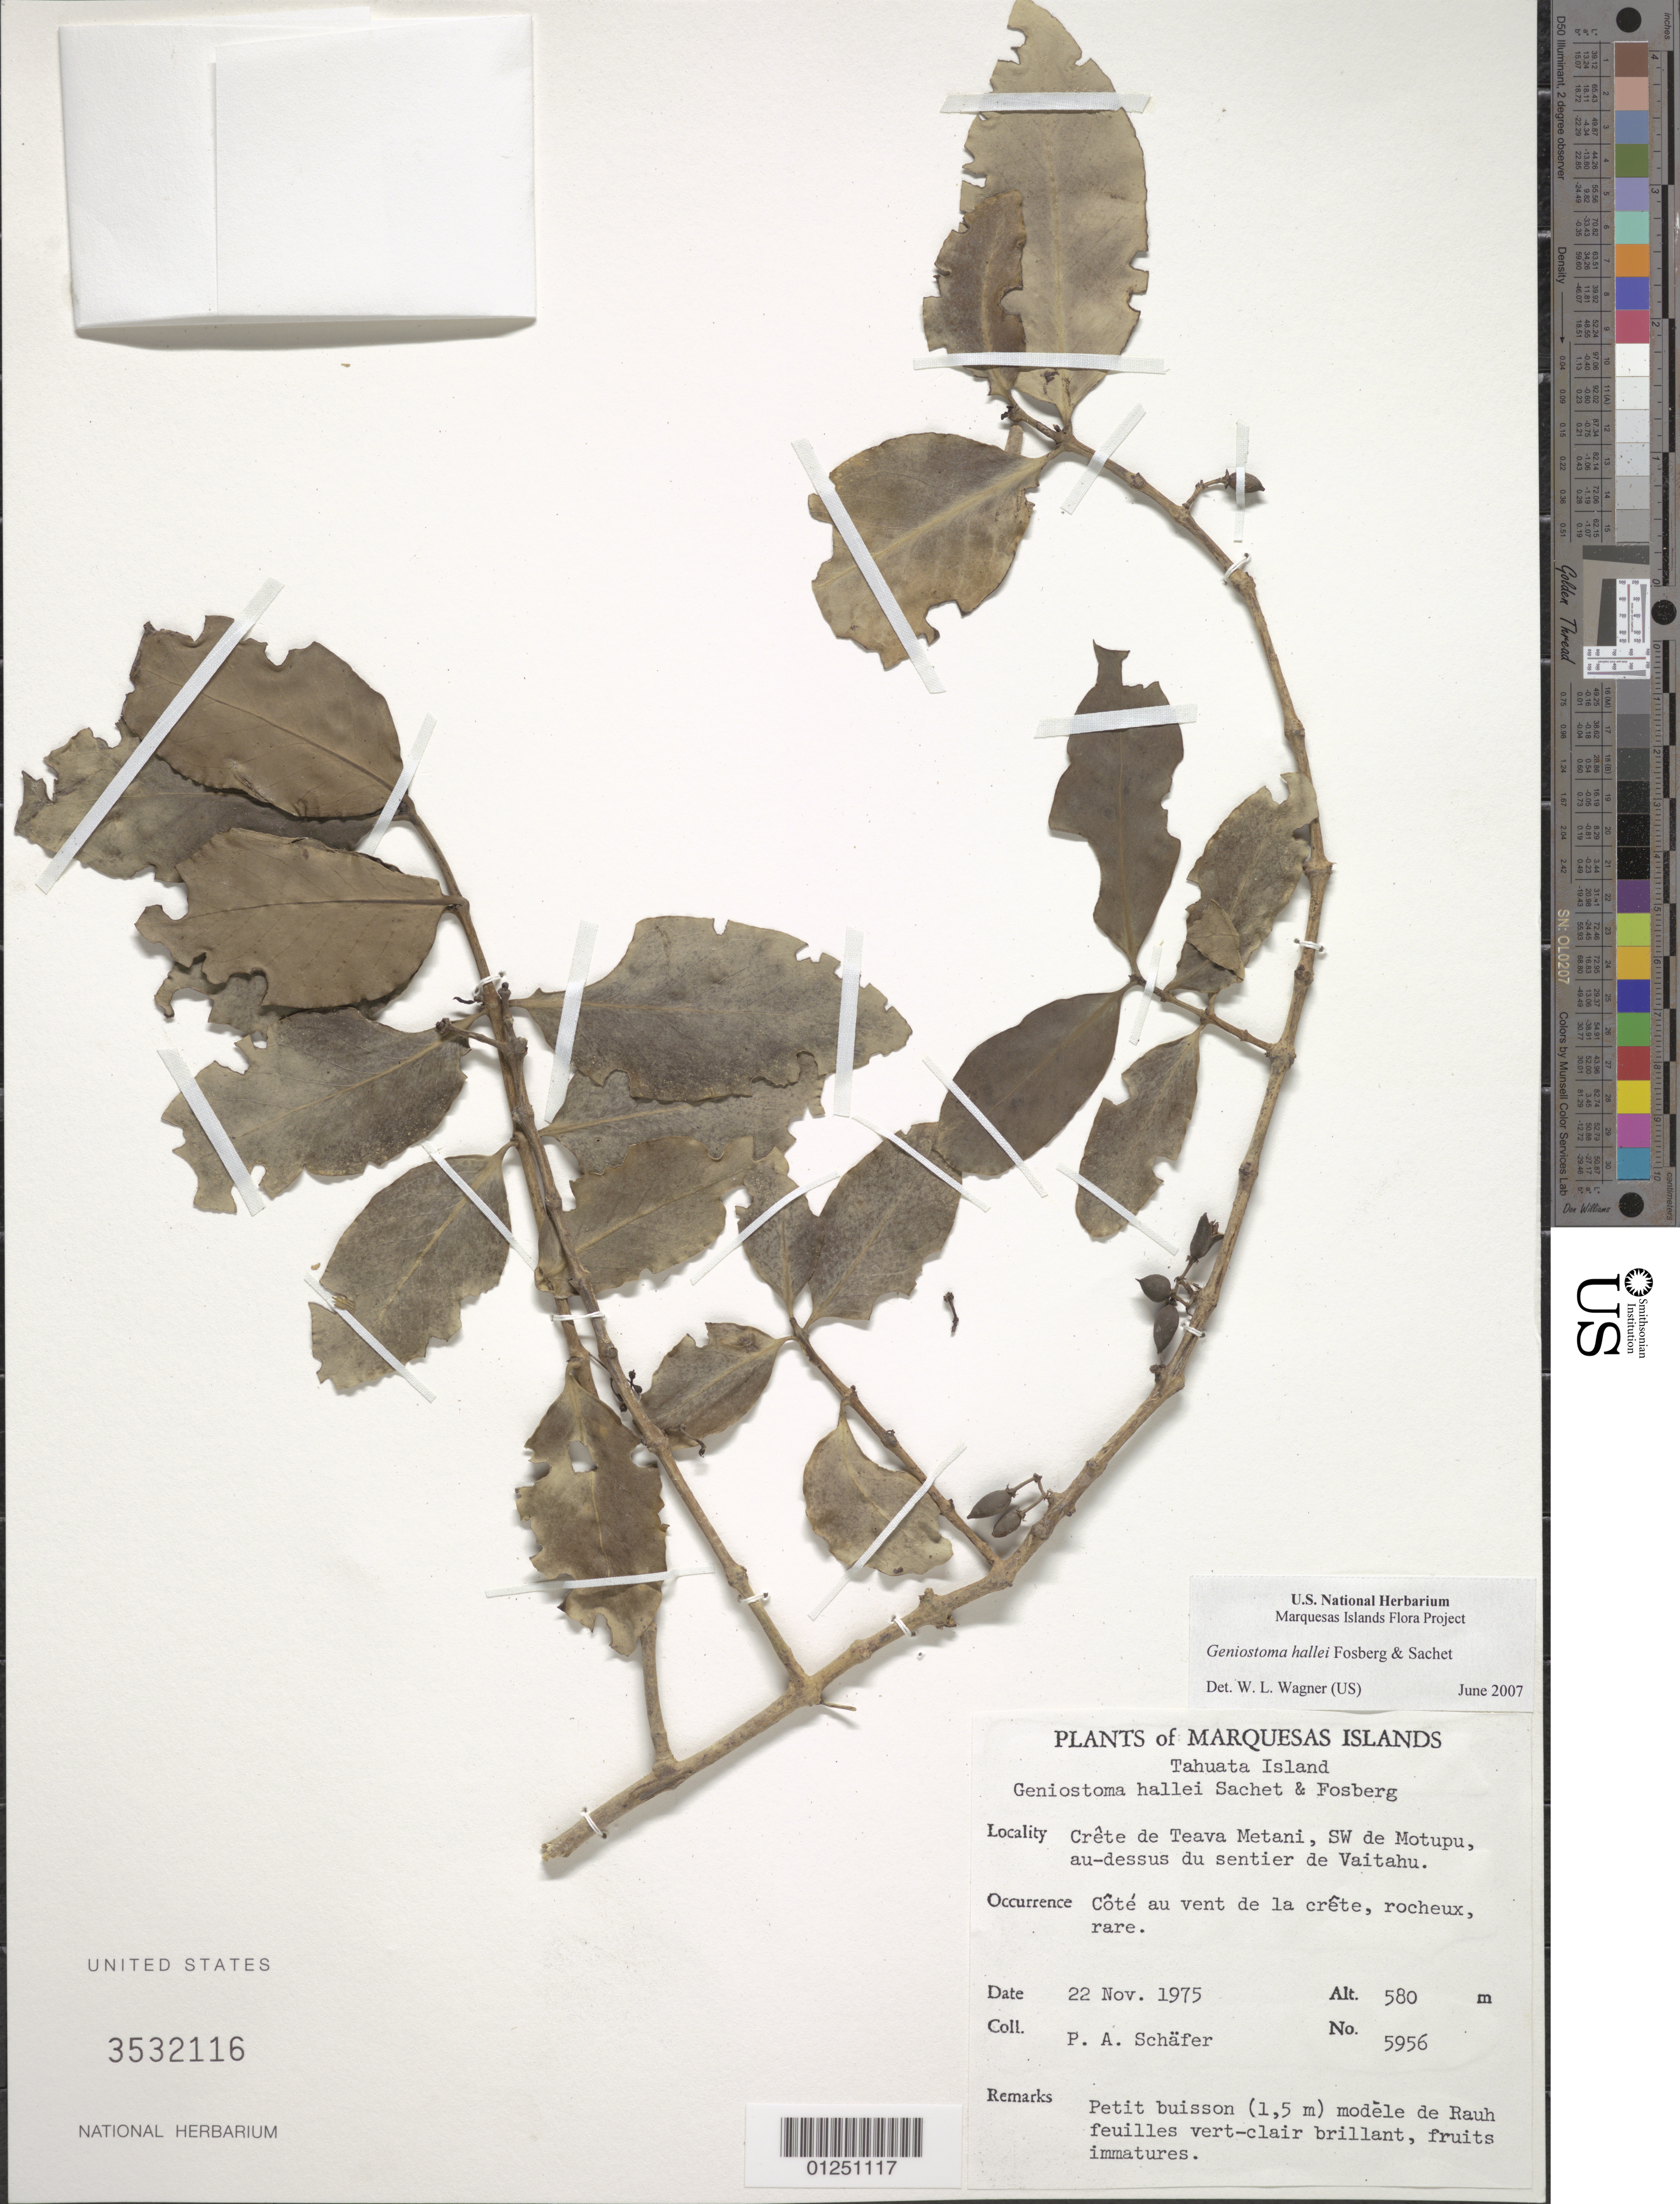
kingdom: Plantae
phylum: Tracheophyta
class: Magnoliopsida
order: Gentianales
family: Loganiaceae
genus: Geniostoma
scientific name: Geniostoma hallei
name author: Fosberg & Sachet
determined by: Wagner, W. L., (BOT), Smithsonian Institution - National Museum of Natural History (UNITED STATES)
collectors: P. A. Schäfer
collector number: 5956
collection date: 1975-11-22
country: French Polynesia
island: Tahuata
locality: Crête de Teava Metani, SW de Motupu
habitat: Côté au vent de la crête, rocheux, rare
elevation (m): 580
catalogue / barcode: US 3532116